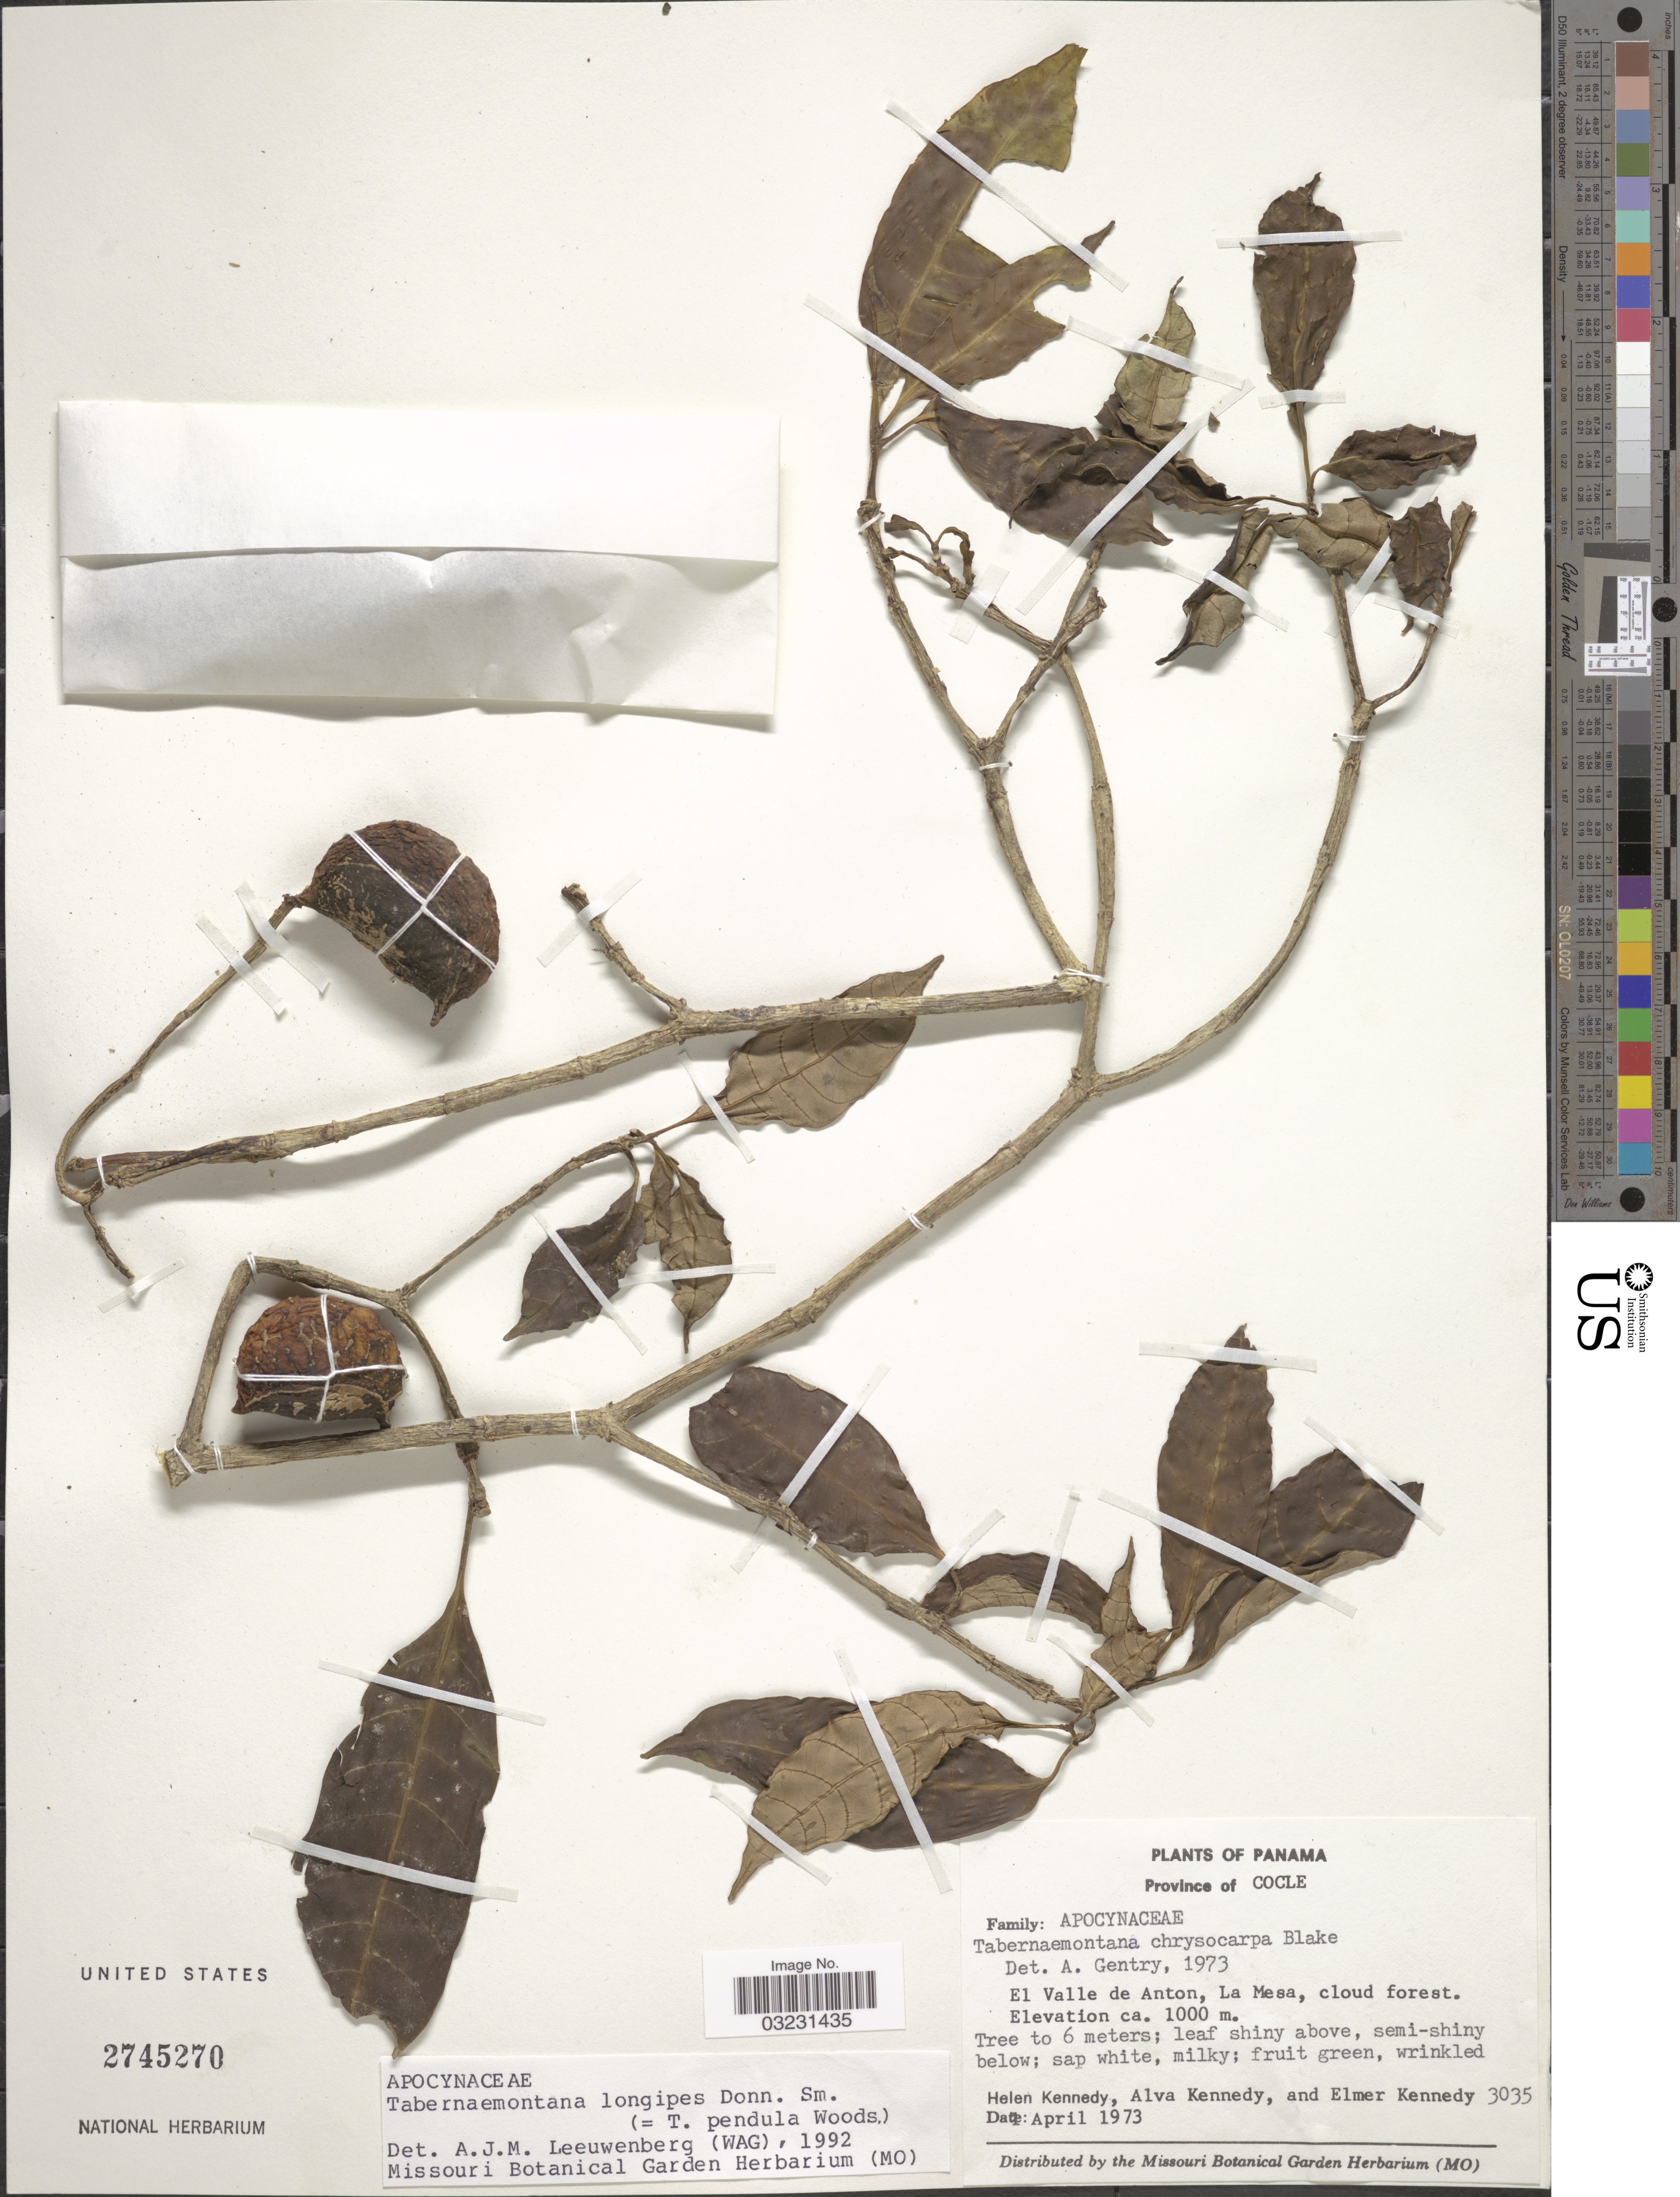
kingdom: Plantae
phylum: Tracheophyta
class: Magnoliopsida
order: Gentianales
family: Apocynaceae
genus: Tabernaemontana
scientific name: Tabernaemontana longipes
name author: Donn. Sm.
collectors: H. Kennedy, A. Kennedy & E. Kennedy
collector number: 3035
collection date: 1973-04-01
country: Panama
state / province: Coclé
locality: El Valle de Anton, La Mesa, cloud forest.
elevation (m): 1000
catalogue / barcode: US 2745270